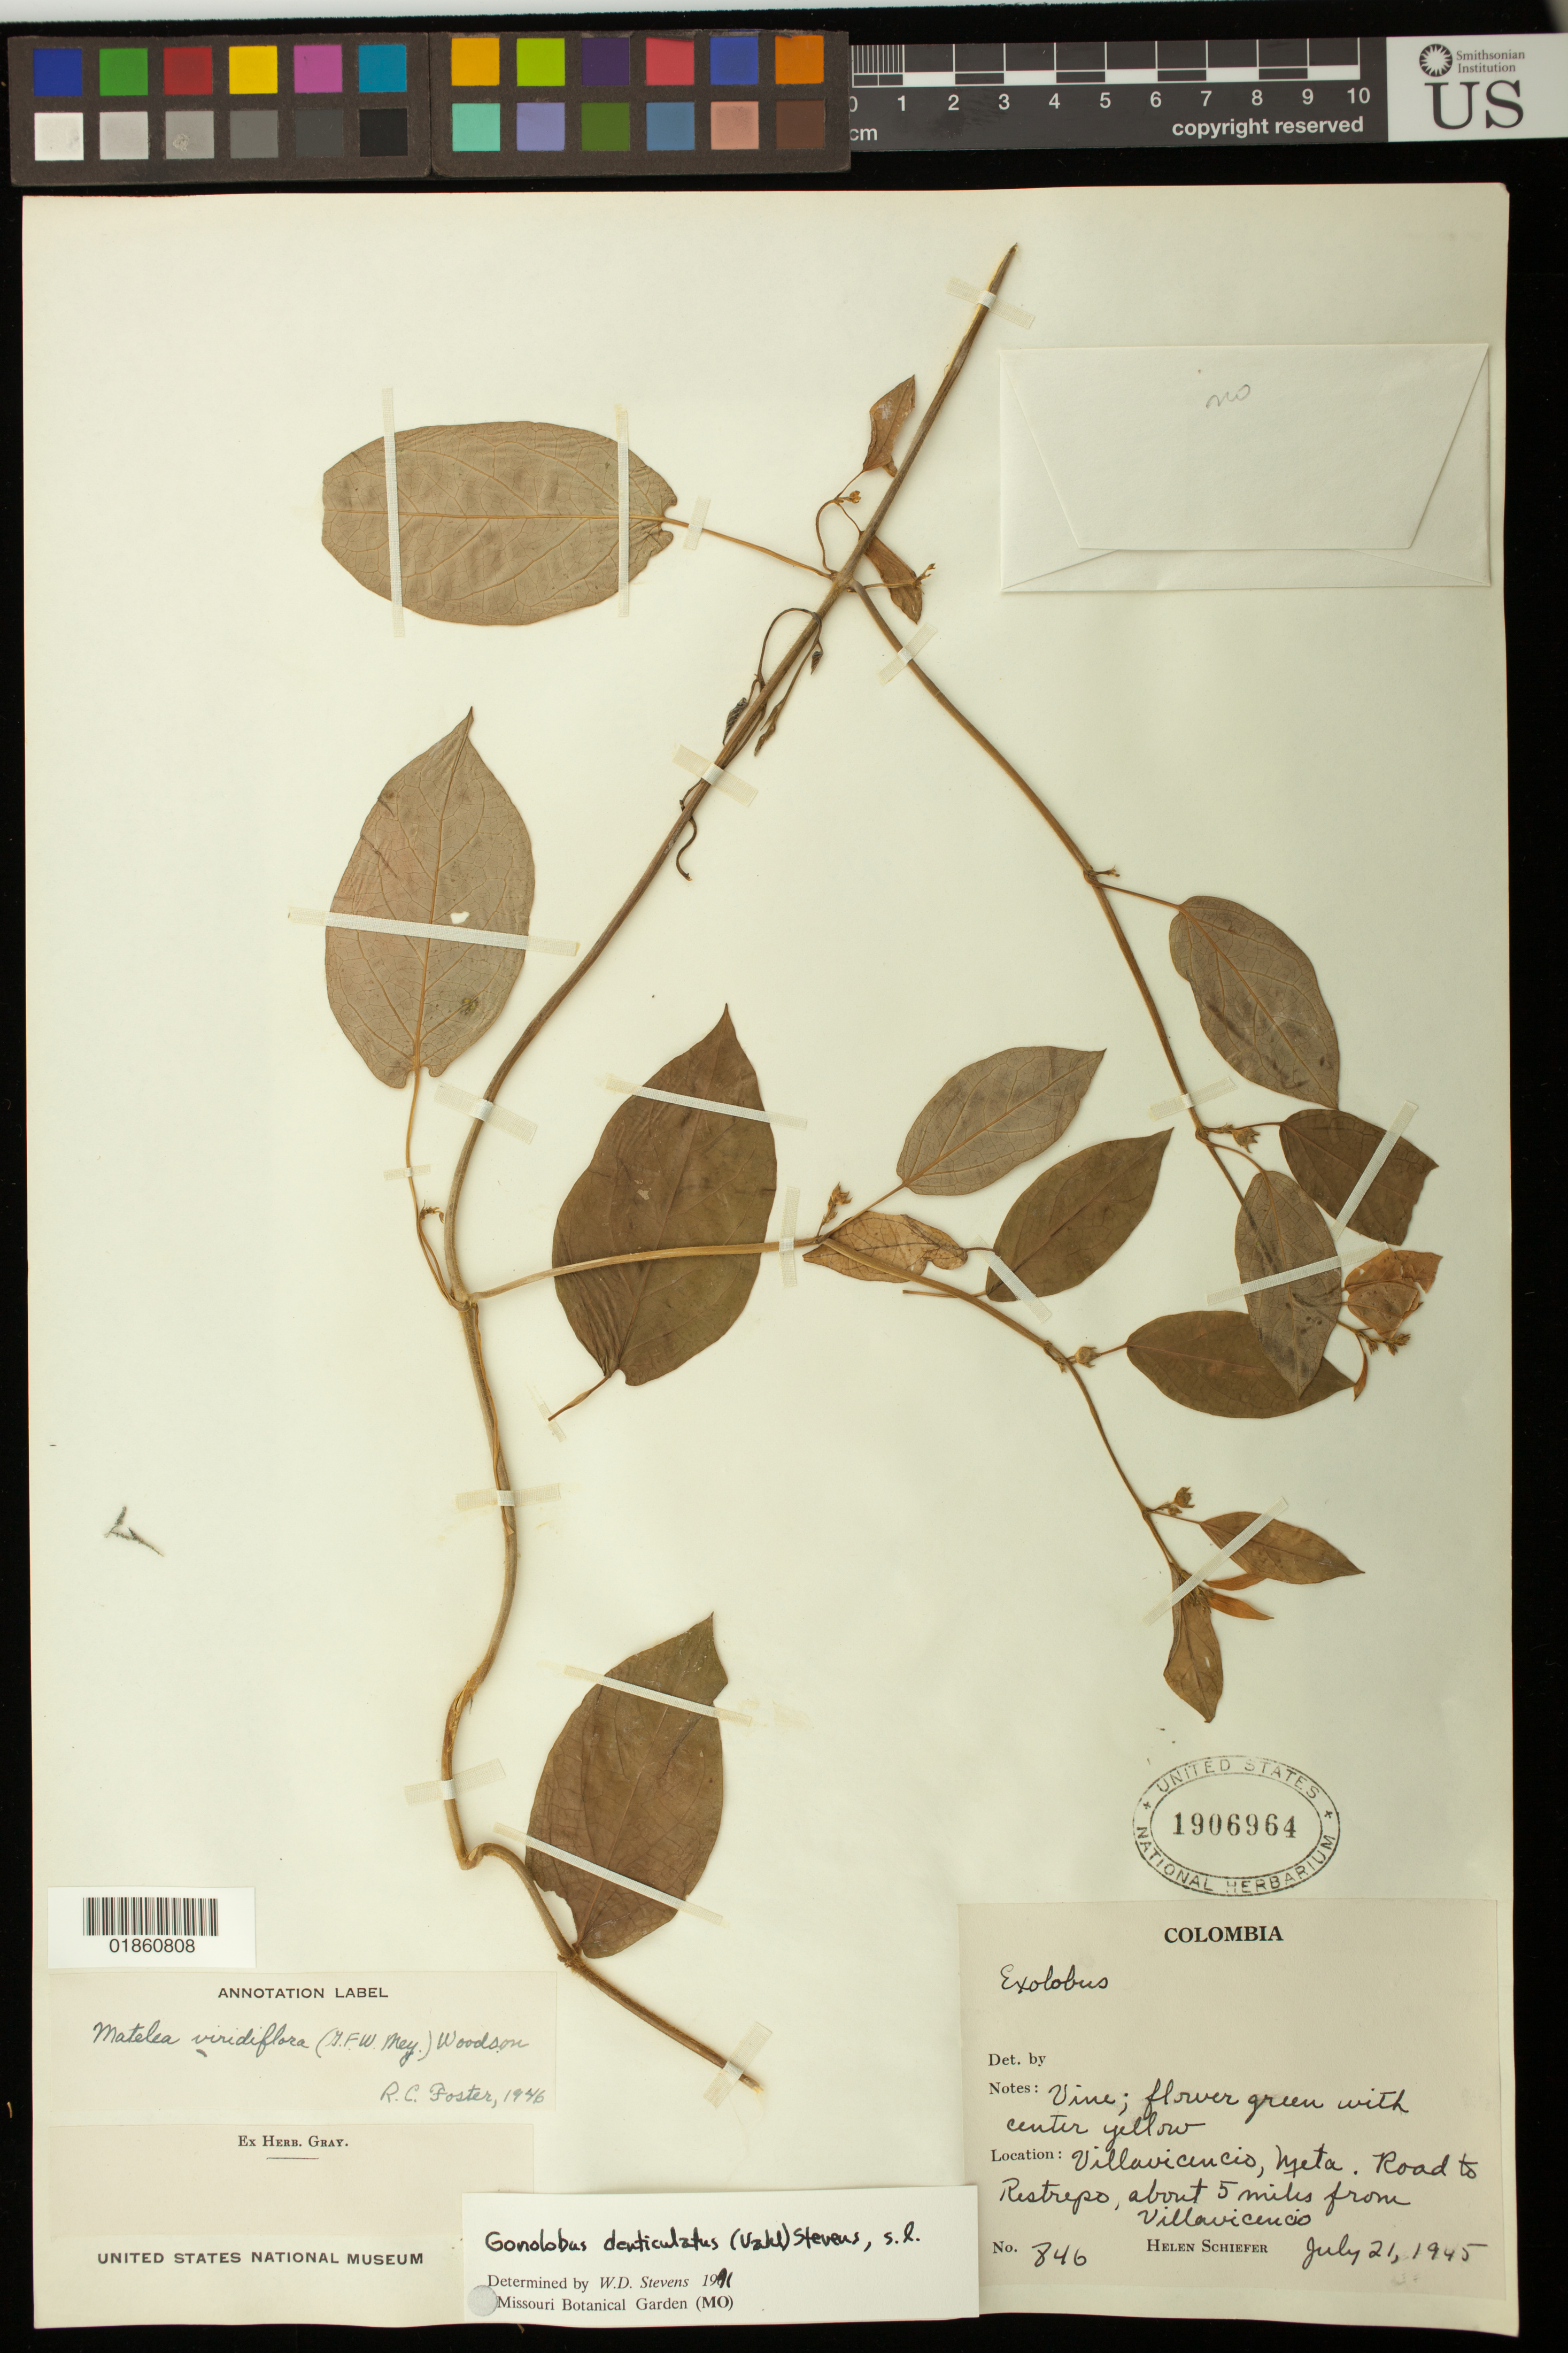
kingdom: Plantae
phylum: Tracheophyta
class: Magnoliopsida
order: Gentianales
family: Apocynaceae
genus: Gonolobus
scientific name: Gonolobus denticulatus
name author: (Vahl) W.D. Stevens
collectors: H. Schiefer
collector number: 846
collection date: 1945-07-21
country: Colombia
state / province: Meta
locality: Villavicencio, , Road to Restrepo, about 5 miles from Villavicencio.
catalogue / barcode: US 1906964